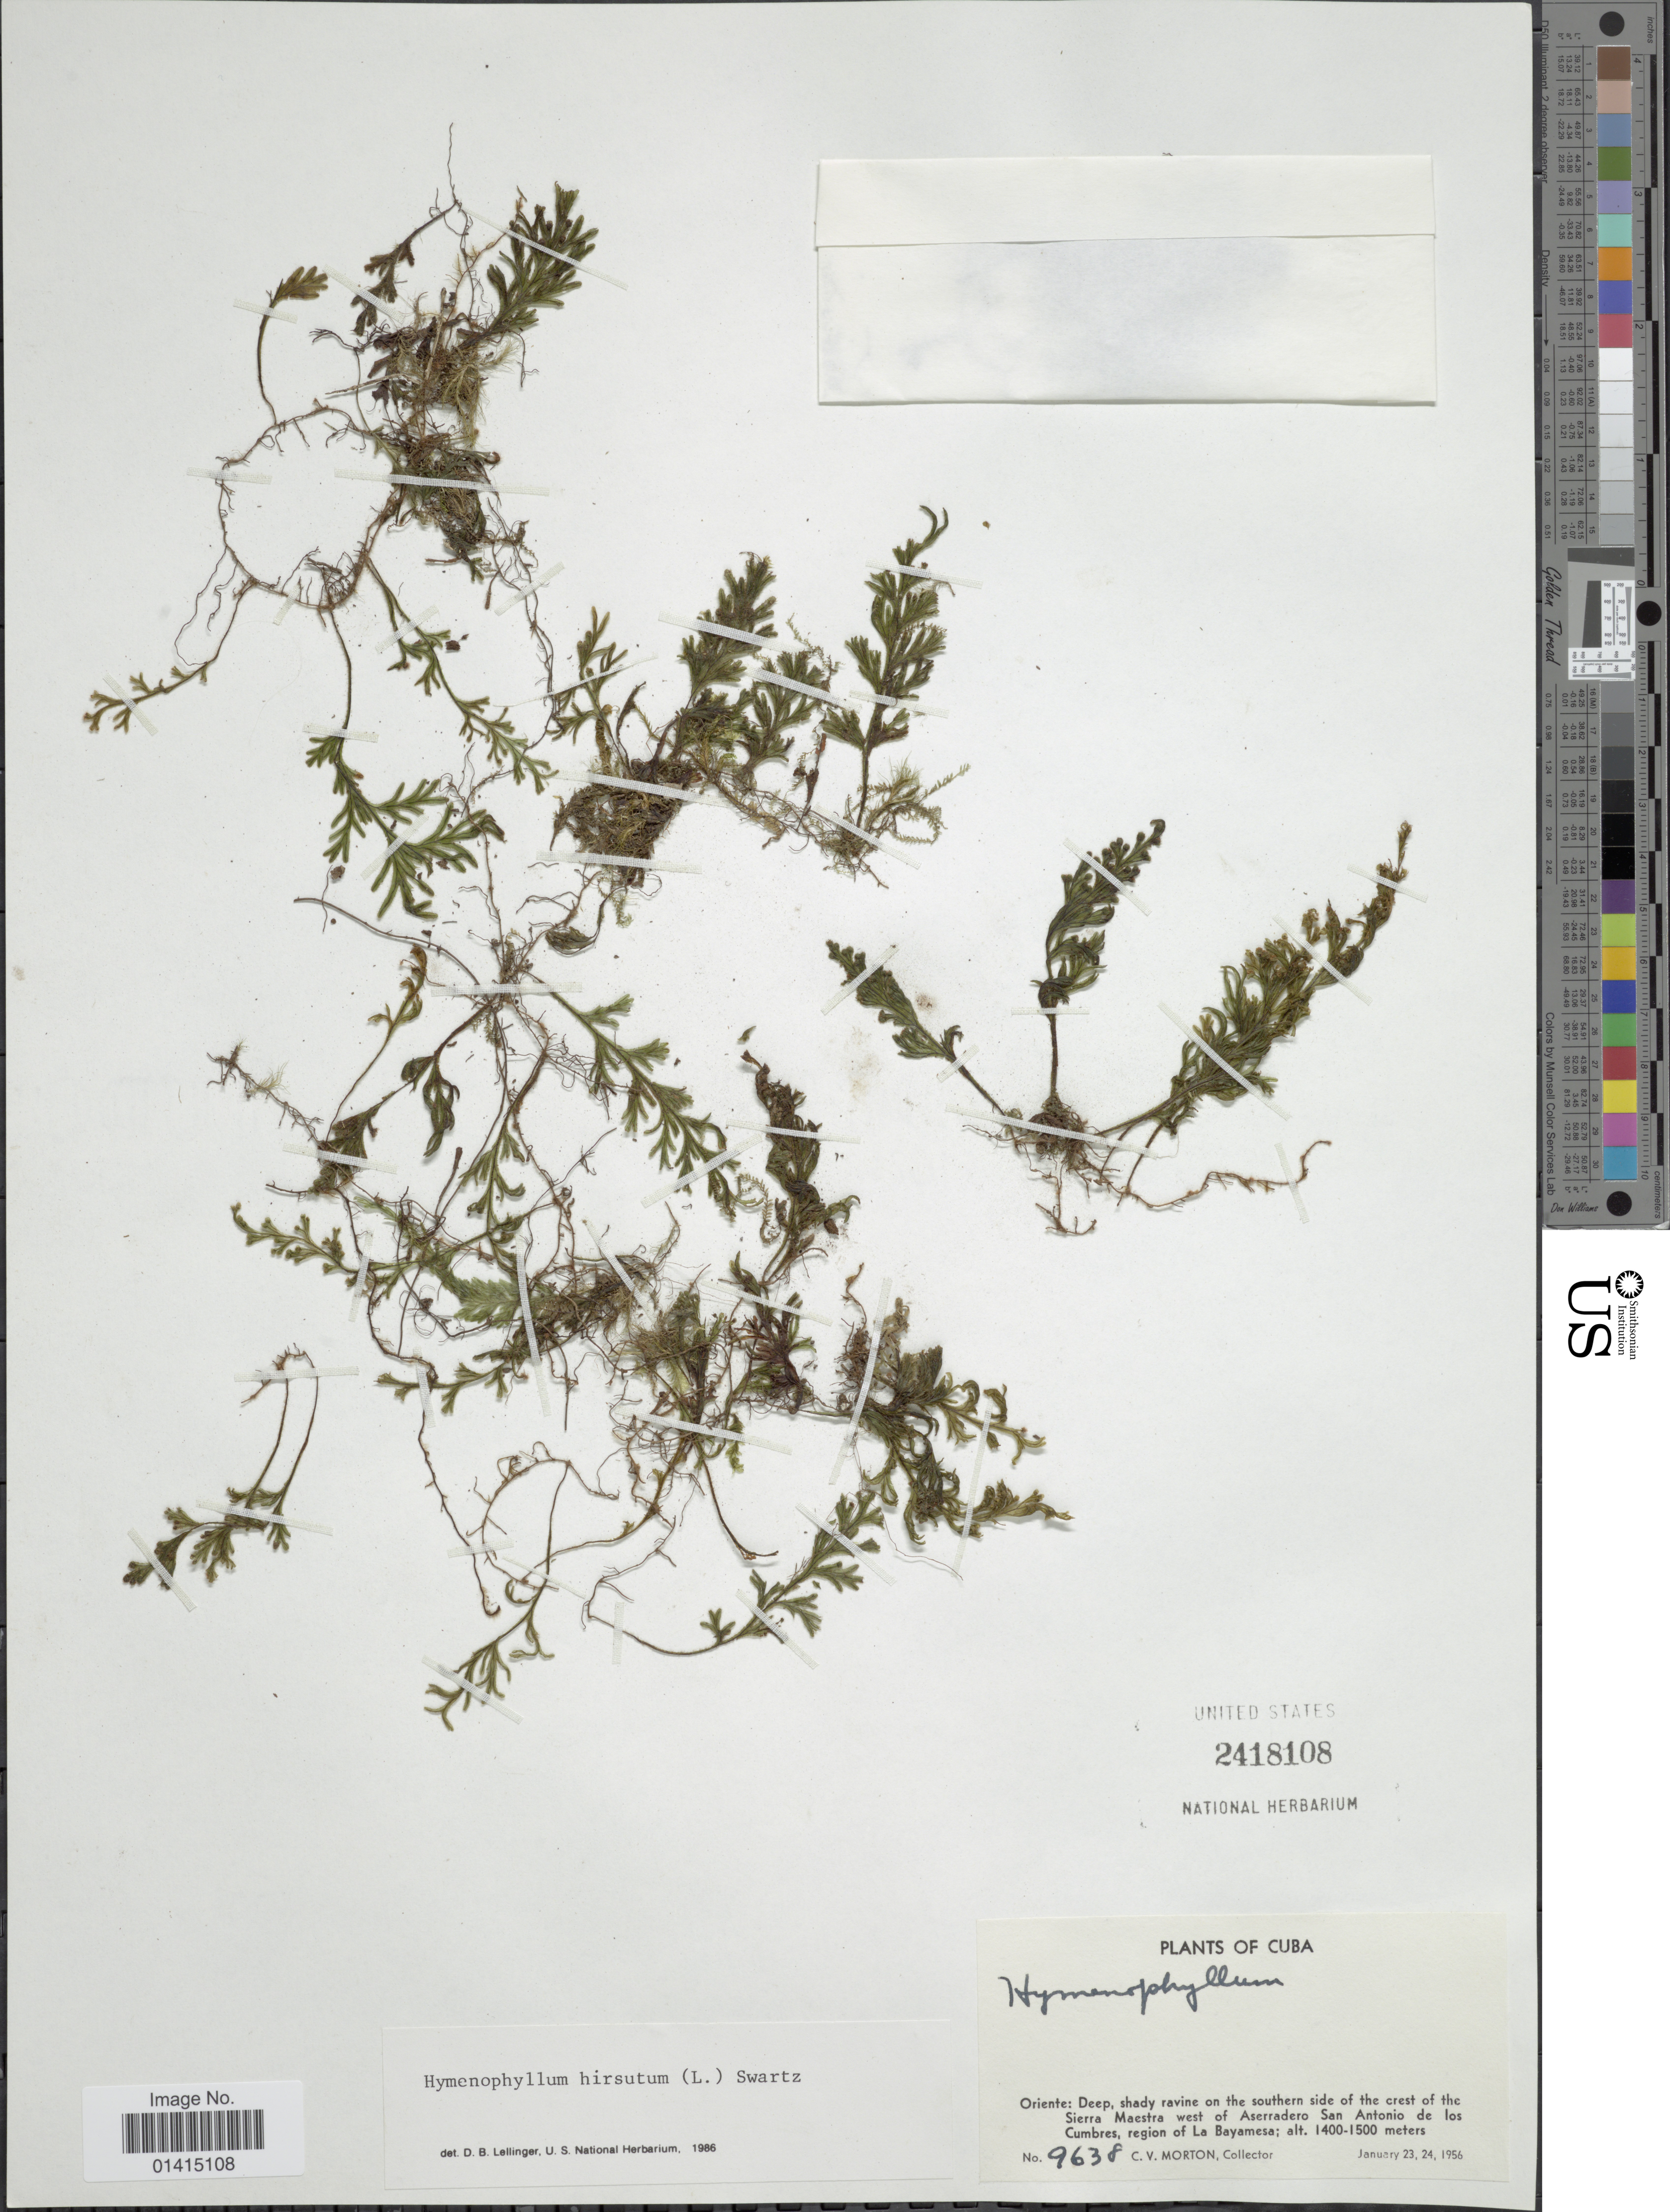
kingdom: Plantae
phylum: Tracheophyta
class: Polypodiopsida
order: Hymenophyllales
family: Hymenophyllaceae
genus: Hymenophyllum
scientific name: Hymenophyllum hirsutum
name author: (L.) Sw.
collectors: C. V. Morton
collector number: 9638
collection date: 1956-01-23/1956-01-24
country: Cuba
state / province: Oriente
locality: Oriente: Deep shady ravine on the southern side of the crest of the Sierra Maestra west of Aserrado San Antonio de los Cumbres, region of La Bayamesa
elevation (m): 1400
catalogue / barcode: US 2418108